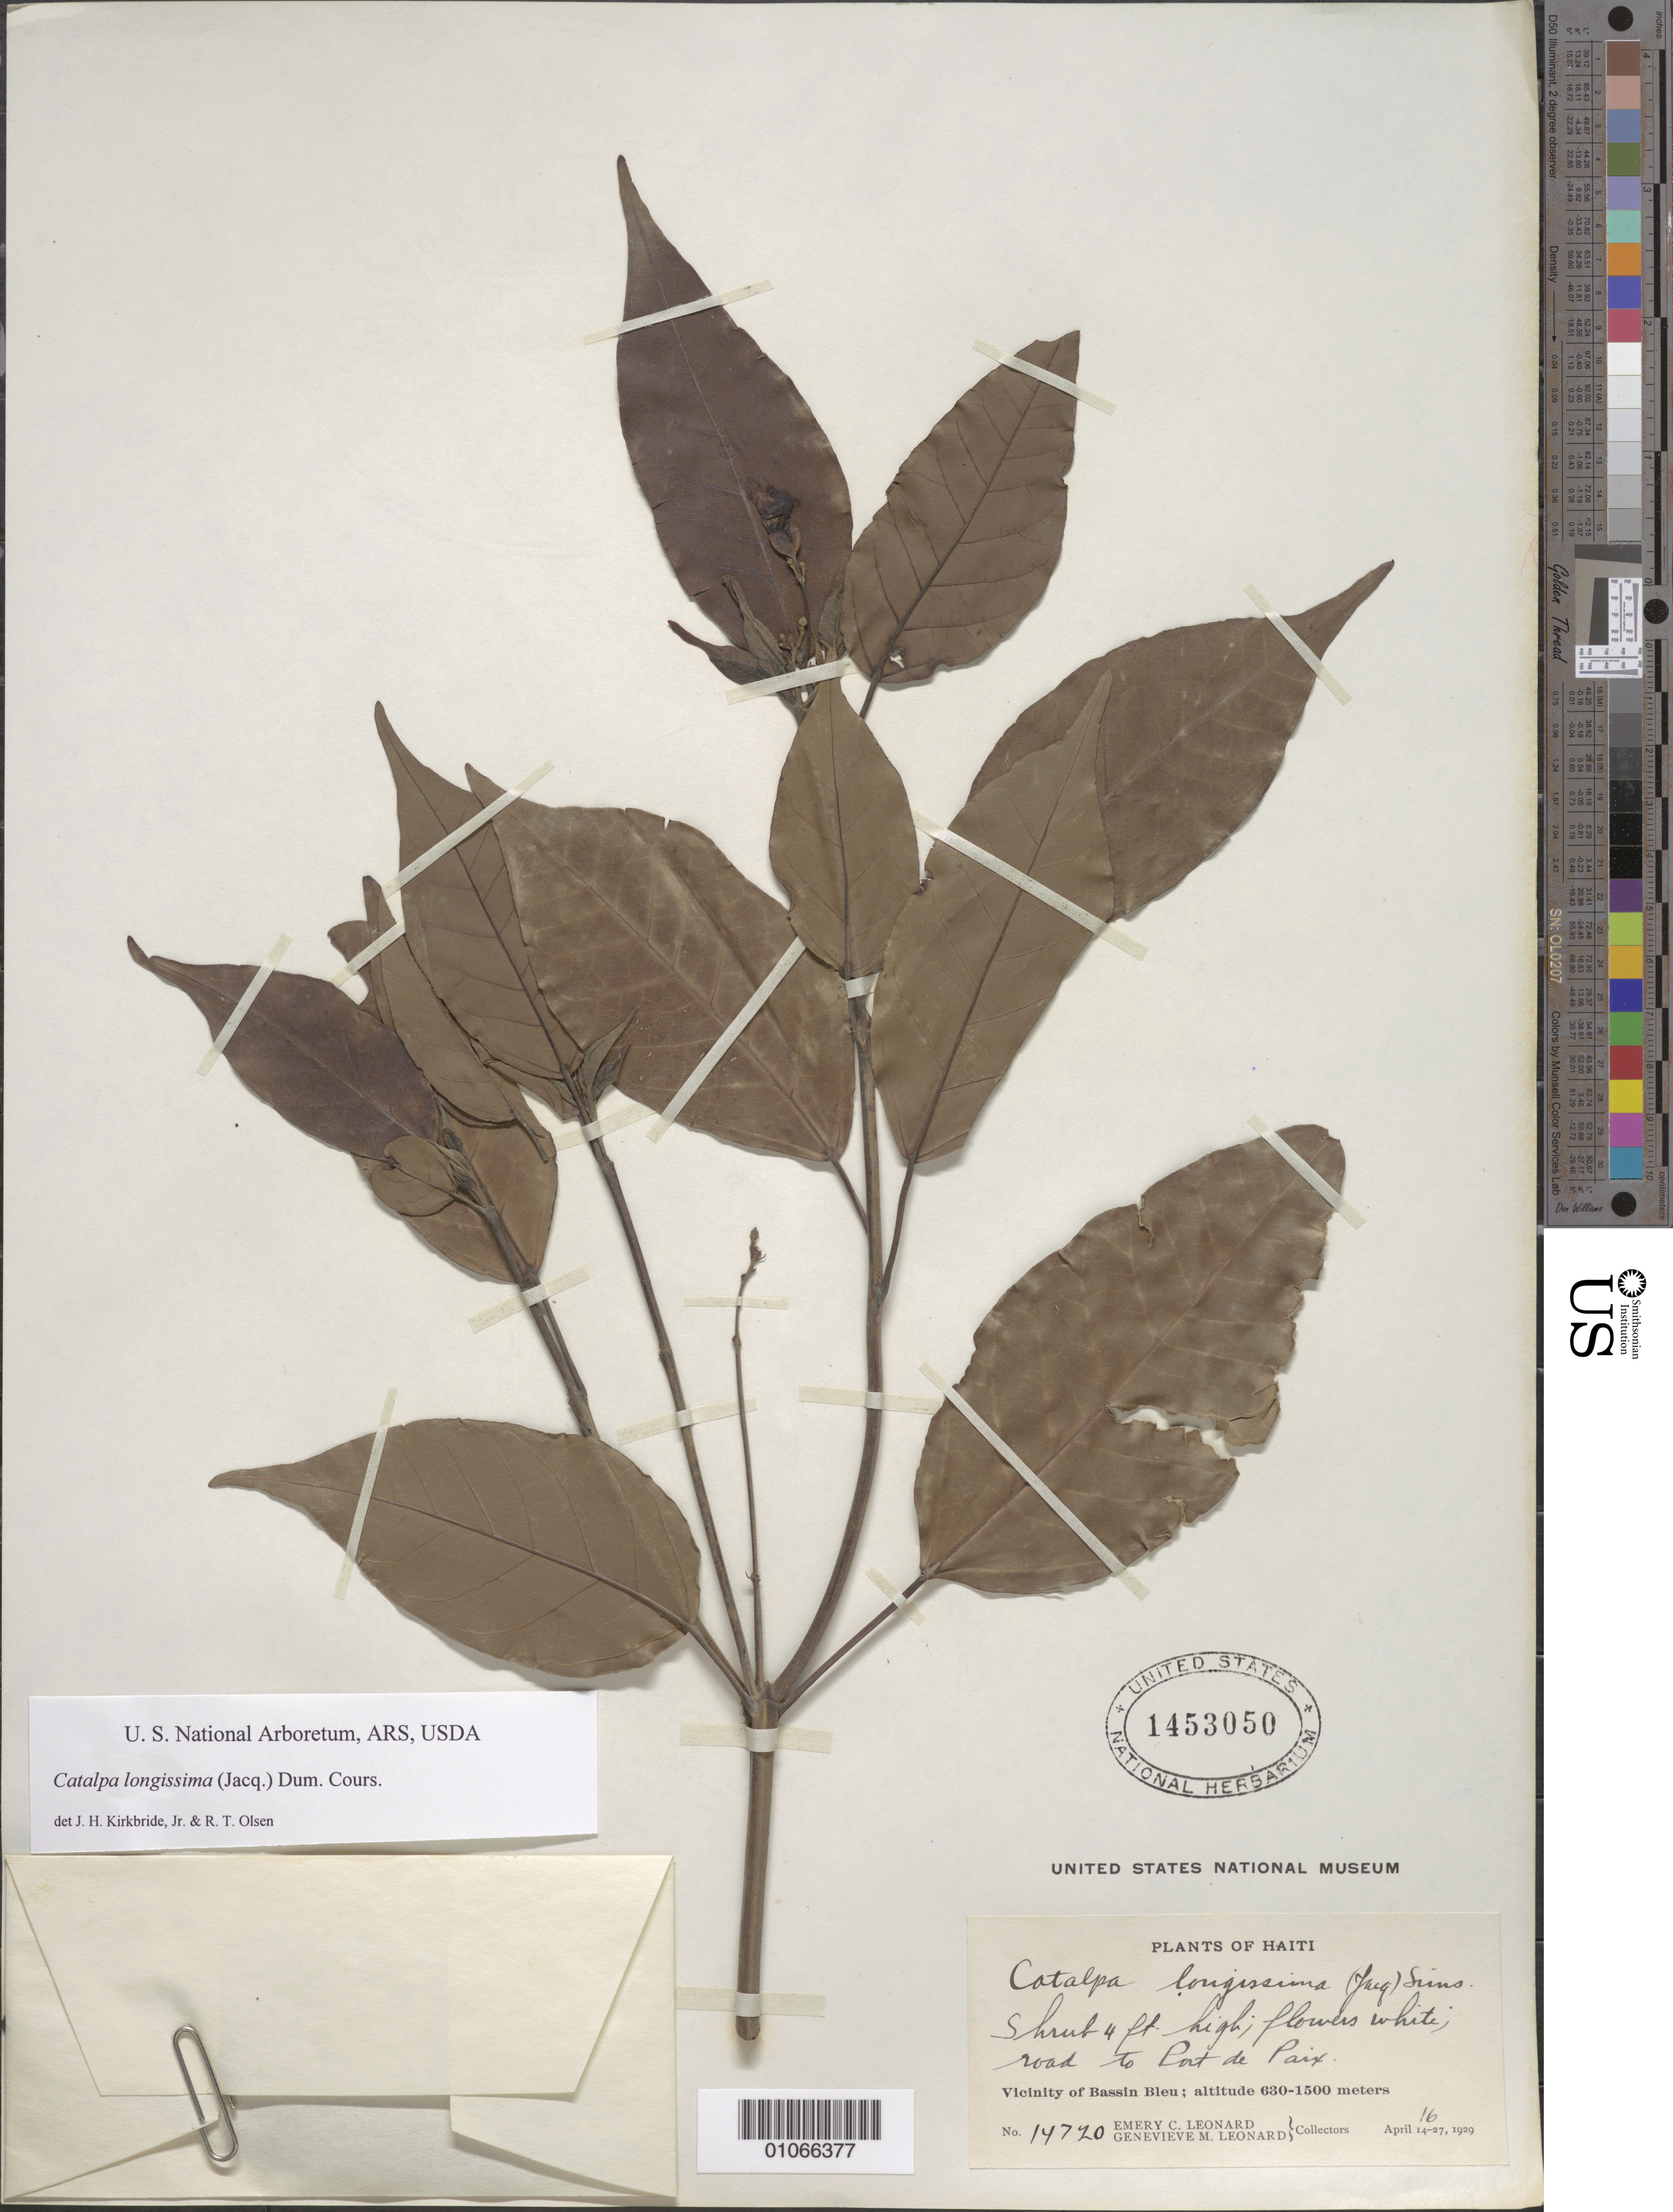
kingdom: Plantae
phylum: Tracheophyta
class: Magnoliopsida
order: Lamiales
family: Bignoniaceae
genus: Catalpa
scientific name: Catalpa longissima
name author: (Jacq.) Dum. Cours.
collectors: E. C. Leonard & G. M. Leonard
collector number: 14720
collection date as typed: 16 Aug 1929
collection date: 1929-08-16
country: Haiti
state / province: Nord-Est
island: Hispaniola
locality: Vicinity of Bassin Bleu, road to Port de Paix.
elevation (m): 630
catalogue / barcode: US 1453050